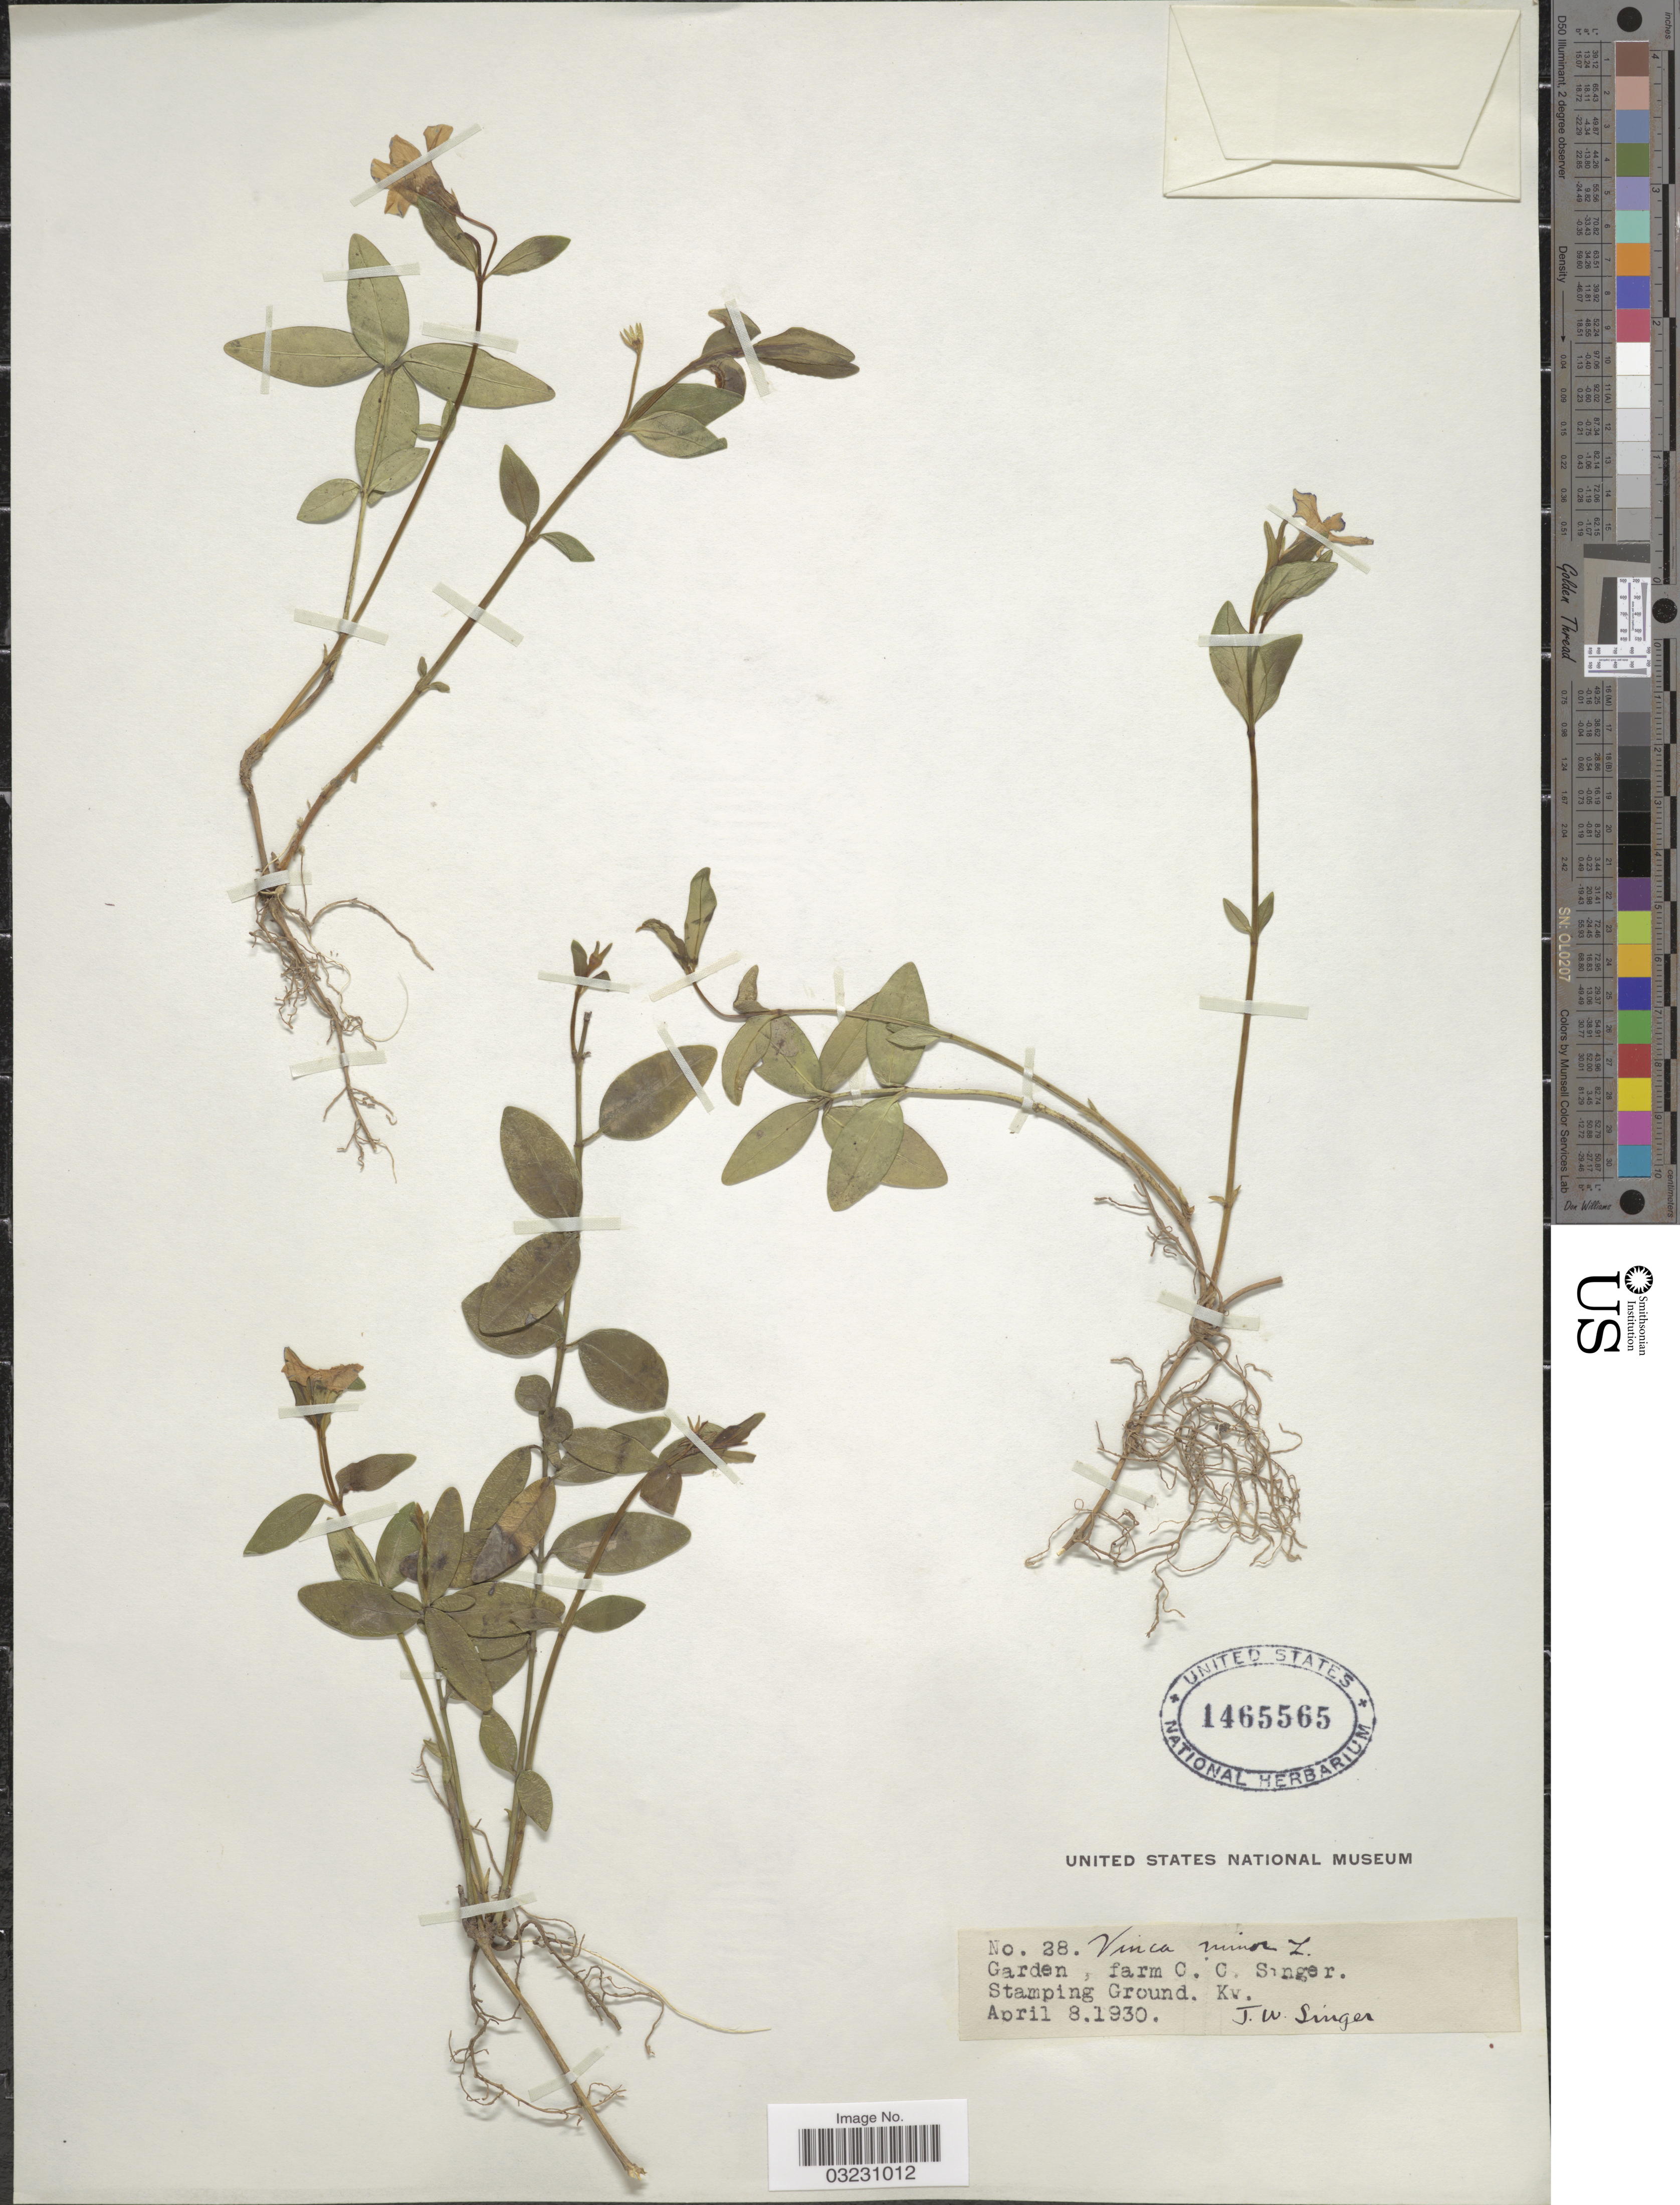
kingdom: Plantae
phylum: Tracheophyta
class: Magnoliopsida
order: Gentianales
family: Apocynaceae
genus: Vinca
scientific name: Vinca minor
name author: L.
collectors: J. EW. Singer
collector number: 28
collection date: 1930-04-08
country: United States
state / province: Kentucky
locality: Garden, farm C. C. Singer. Stamping Ground.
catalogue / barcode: US 1465565